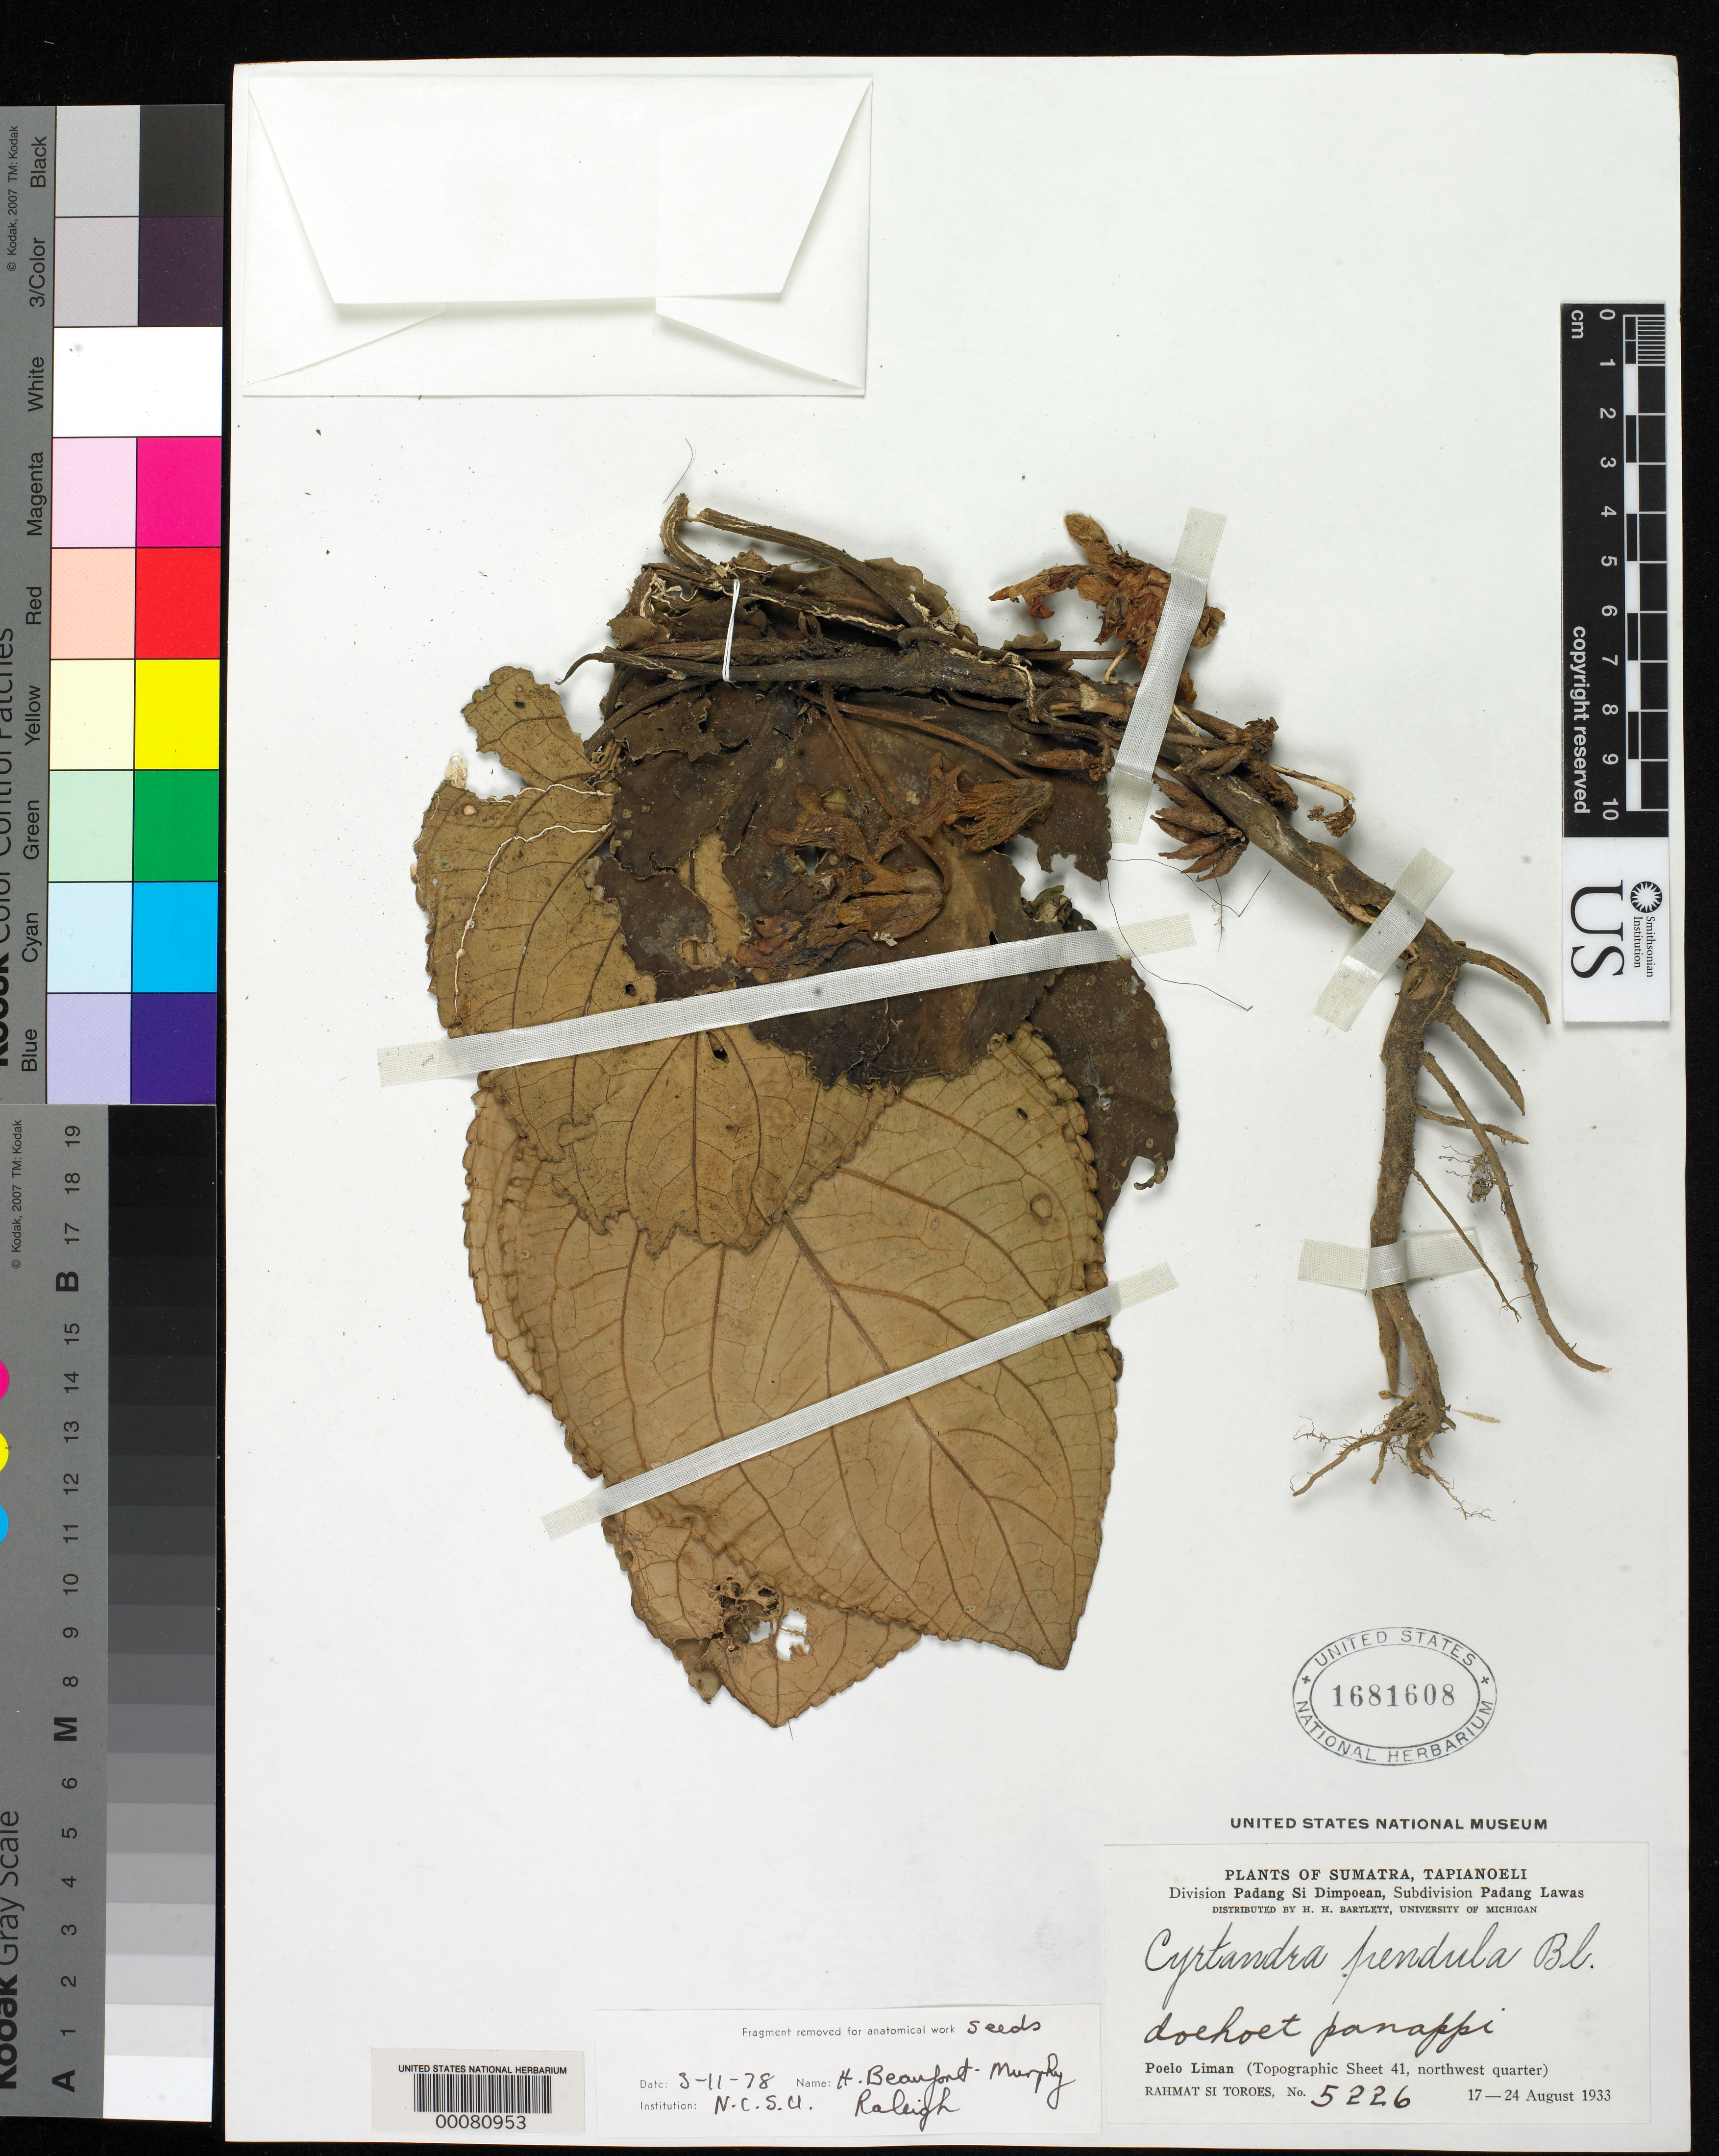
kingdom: Plantae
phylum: Tracheophyta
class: Magnoliopsida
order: Lamiales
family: Gesneriaceae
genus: Cyrtandra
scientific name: Cyrtandra pendula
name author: Blume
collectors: Rahmat Si Boeea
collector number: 5226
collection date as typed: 17-24 Aug 1933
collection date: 1933-08-17/1933-08-24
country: Indonesia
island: Sumatra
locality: Tapianoeli, division padang si dimpoean, subdivision padang lawas, poelo liman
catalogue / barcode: US 1681608